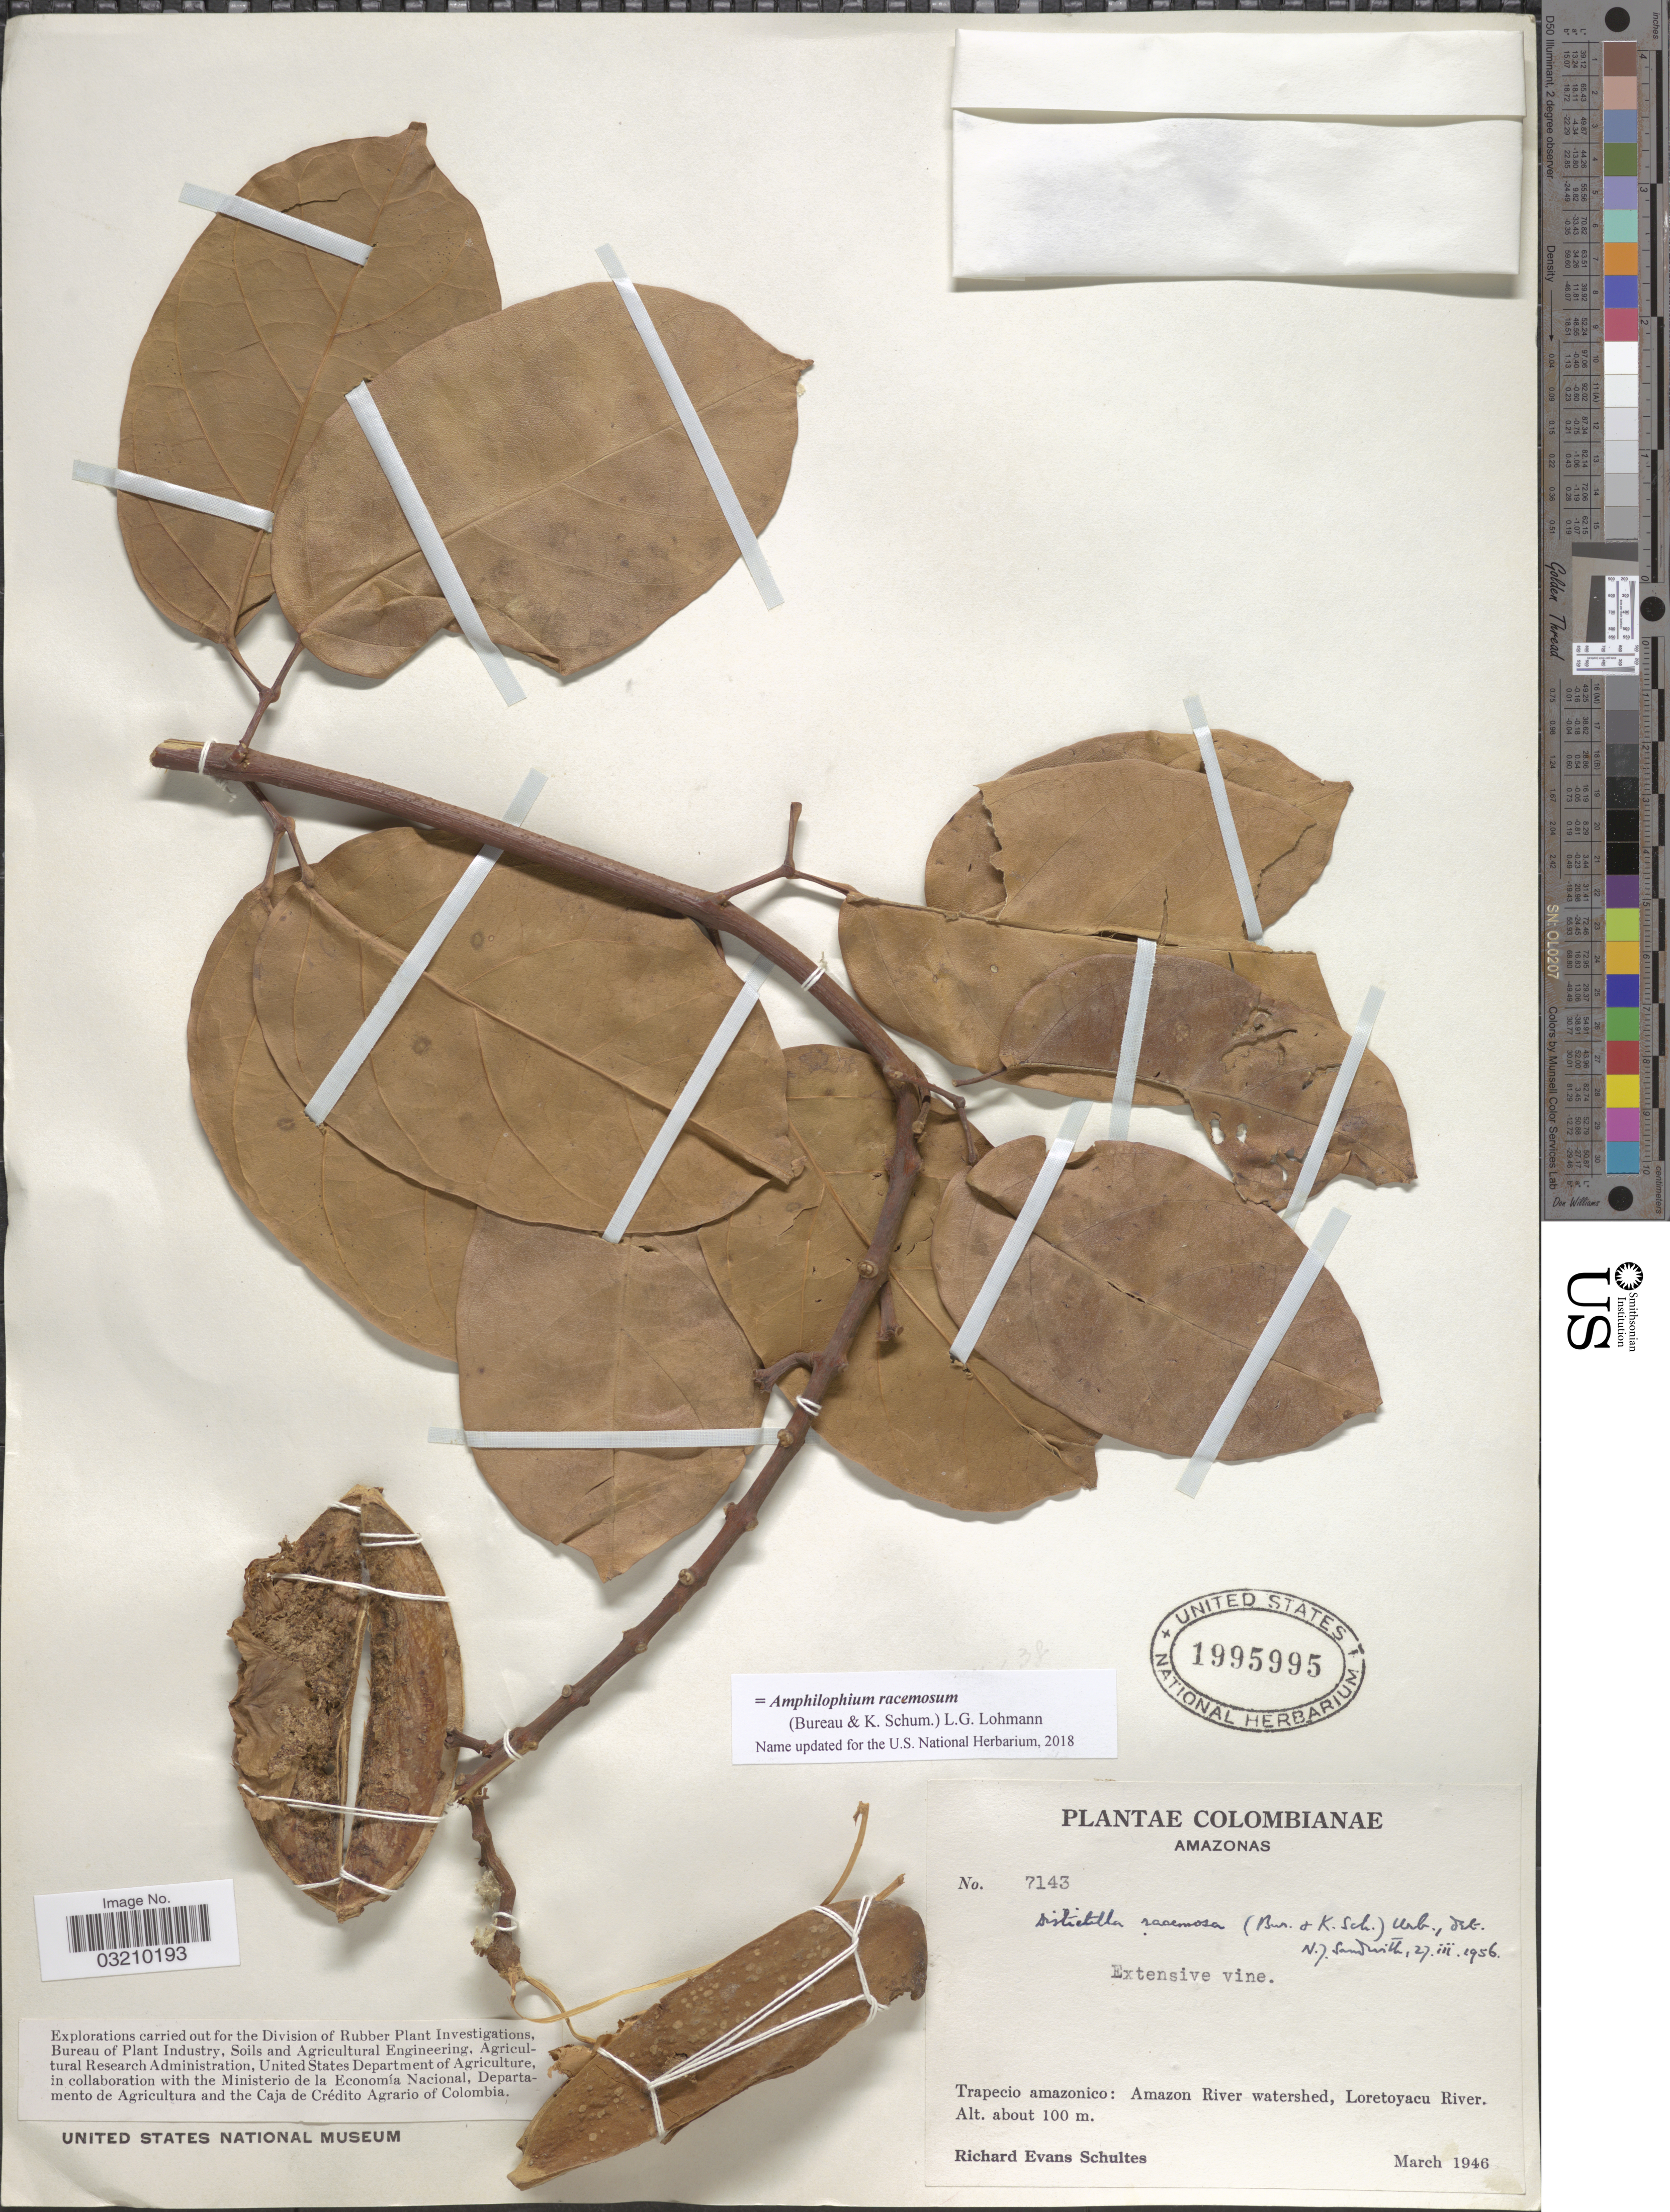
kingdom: Plantae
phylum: Tracheophyta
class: Magnoliopsida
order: Lamiales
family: Bignoniaceae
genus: Amphilophium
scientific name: Amphilophium racemosum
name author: (Bureau & K. Schum.) L.G. Lohmann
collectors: R. E. Schultes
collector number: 7143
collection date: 1946-03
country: Colombia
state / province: Amazônas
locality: Trapecio amazonico: Amazon River watershed, Loretoyacu River.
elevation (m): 100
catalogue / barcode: US 1995995